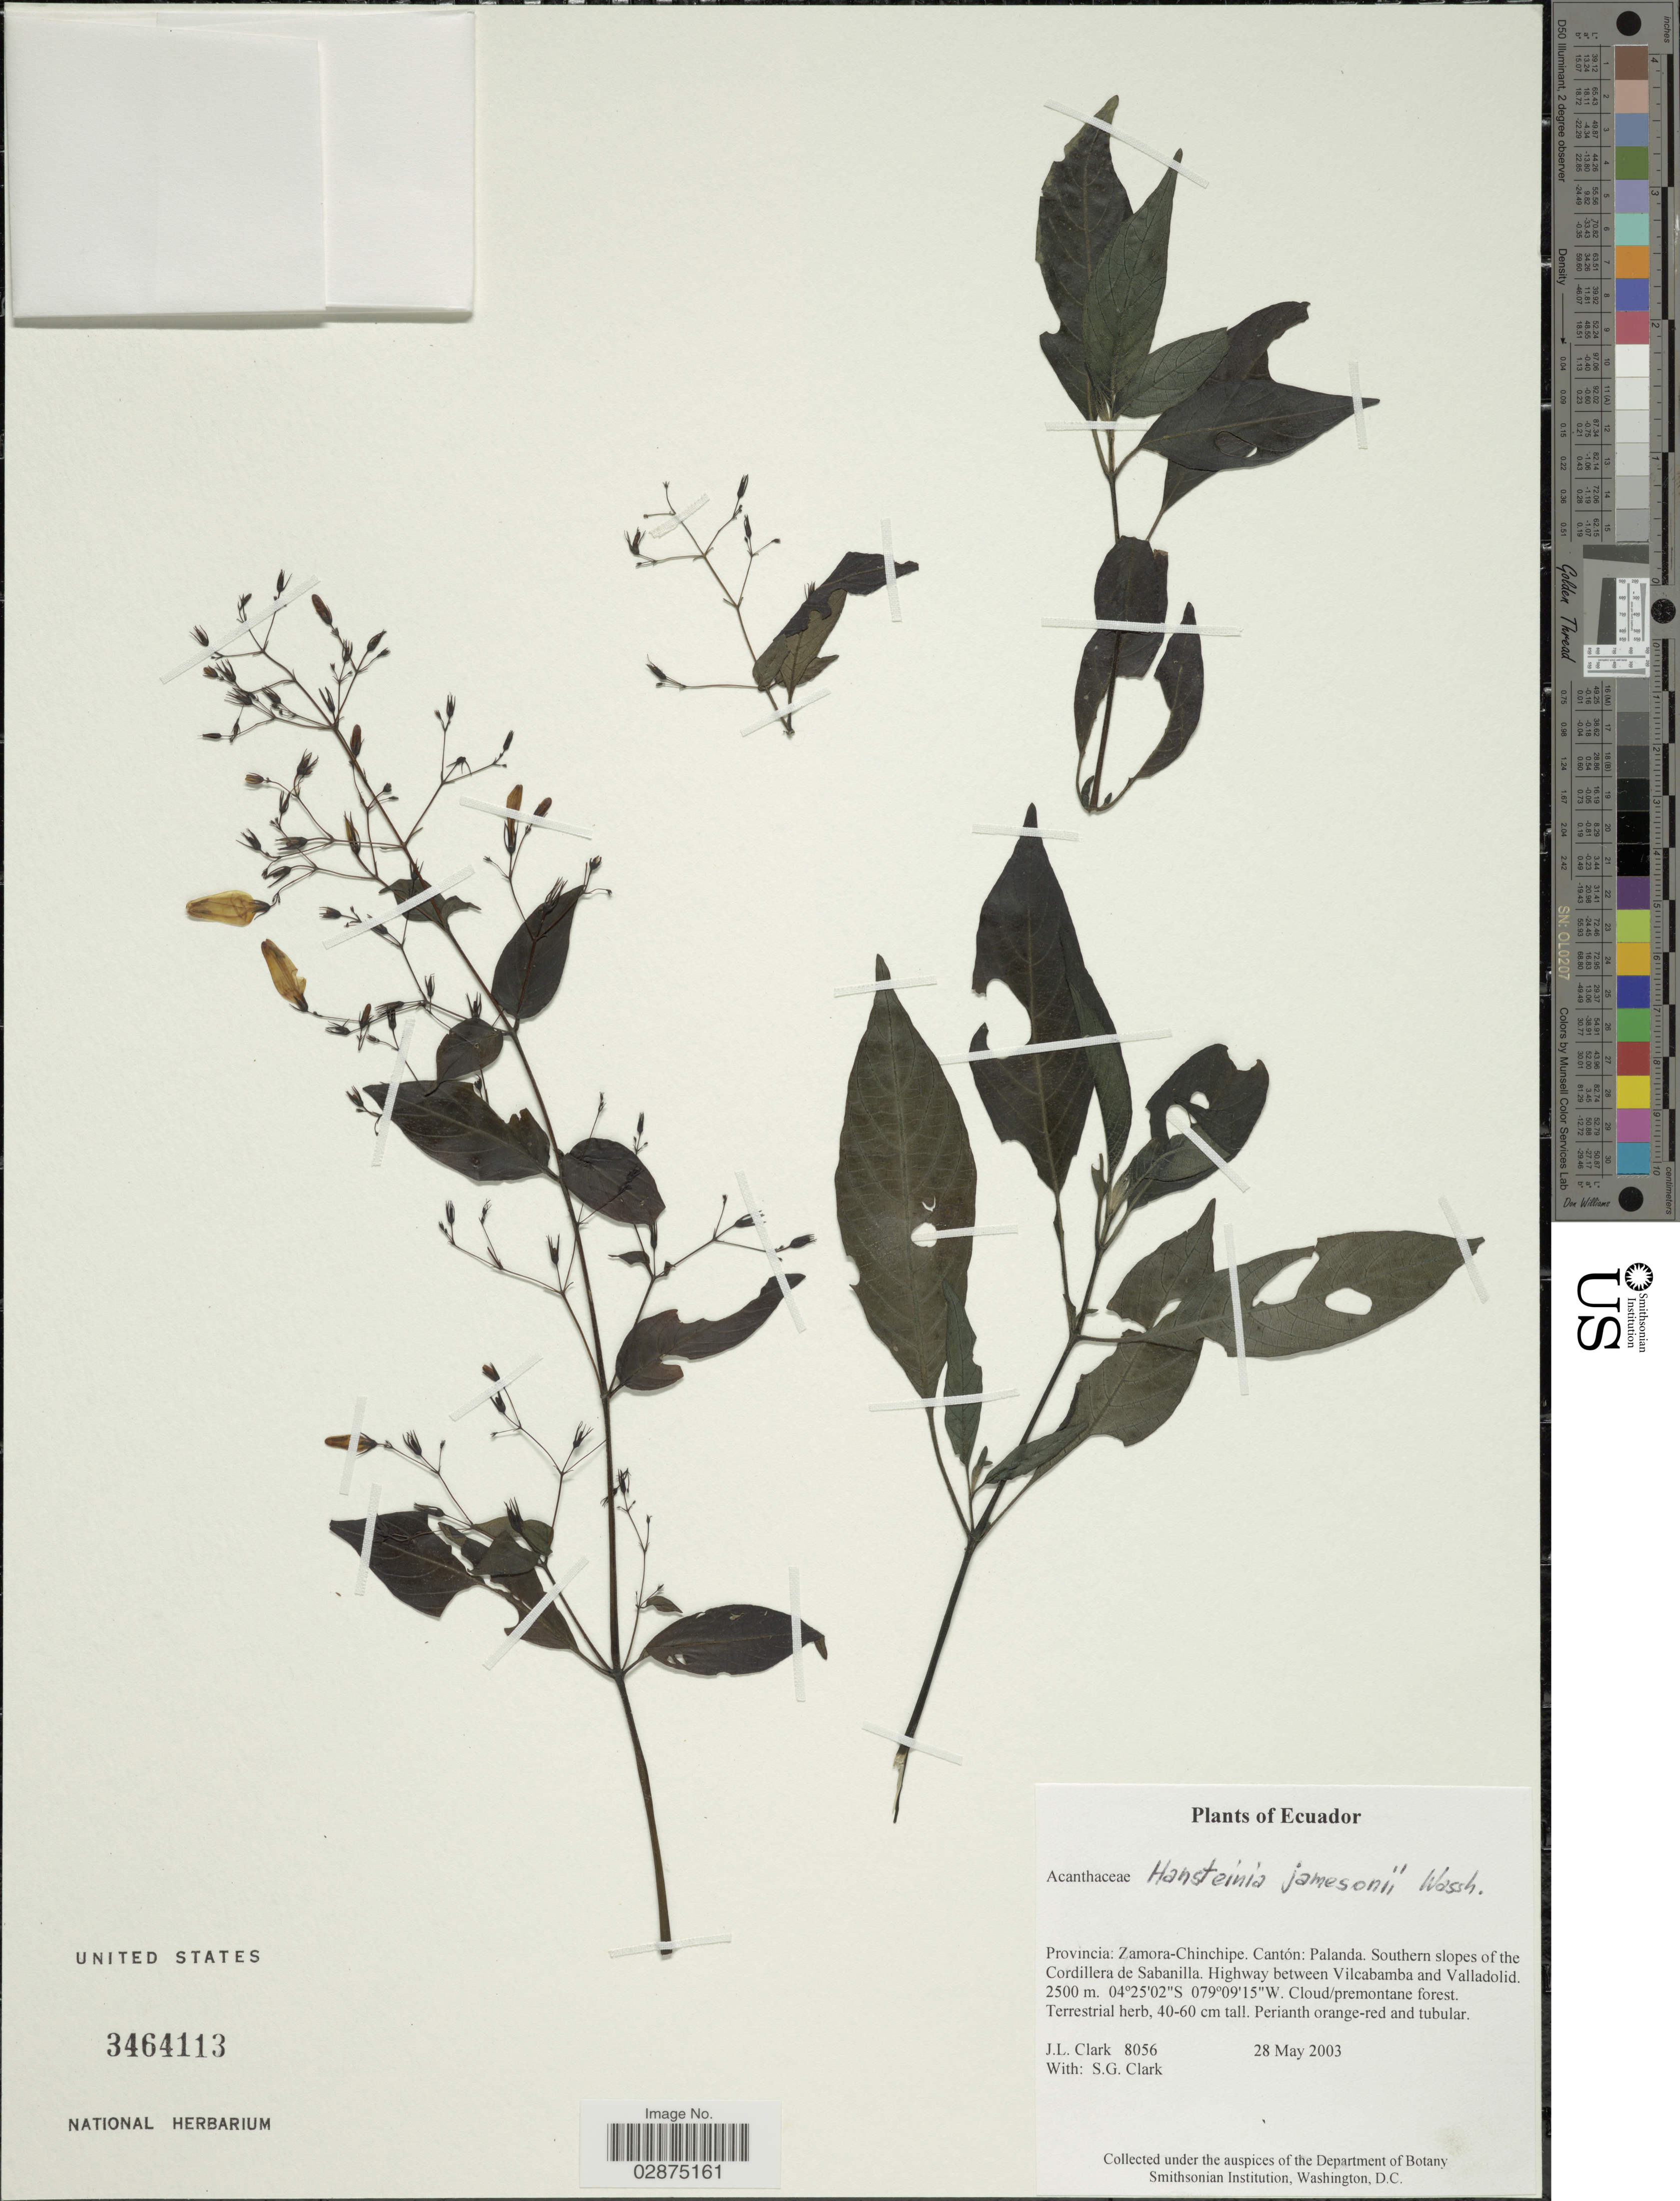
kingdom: Plantae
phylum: Tracheophyta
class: Magnoliopsida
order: Lamiales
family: Acanthaceae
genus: Stenostephanus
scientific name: Stenostephanus jamesonii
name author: (Wassh.) Wassh.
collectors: J. L. Clark & S. G. Clark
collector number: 8056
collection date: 2003-05-28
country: Ecuador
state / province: Zamora-Chinchipe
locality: Cantón: Palanda. Southern slopes of the Cordillera de Sabanilla. Highway between Vilcabamba and Valladolid.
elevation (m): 2500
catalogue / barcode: US 3464113